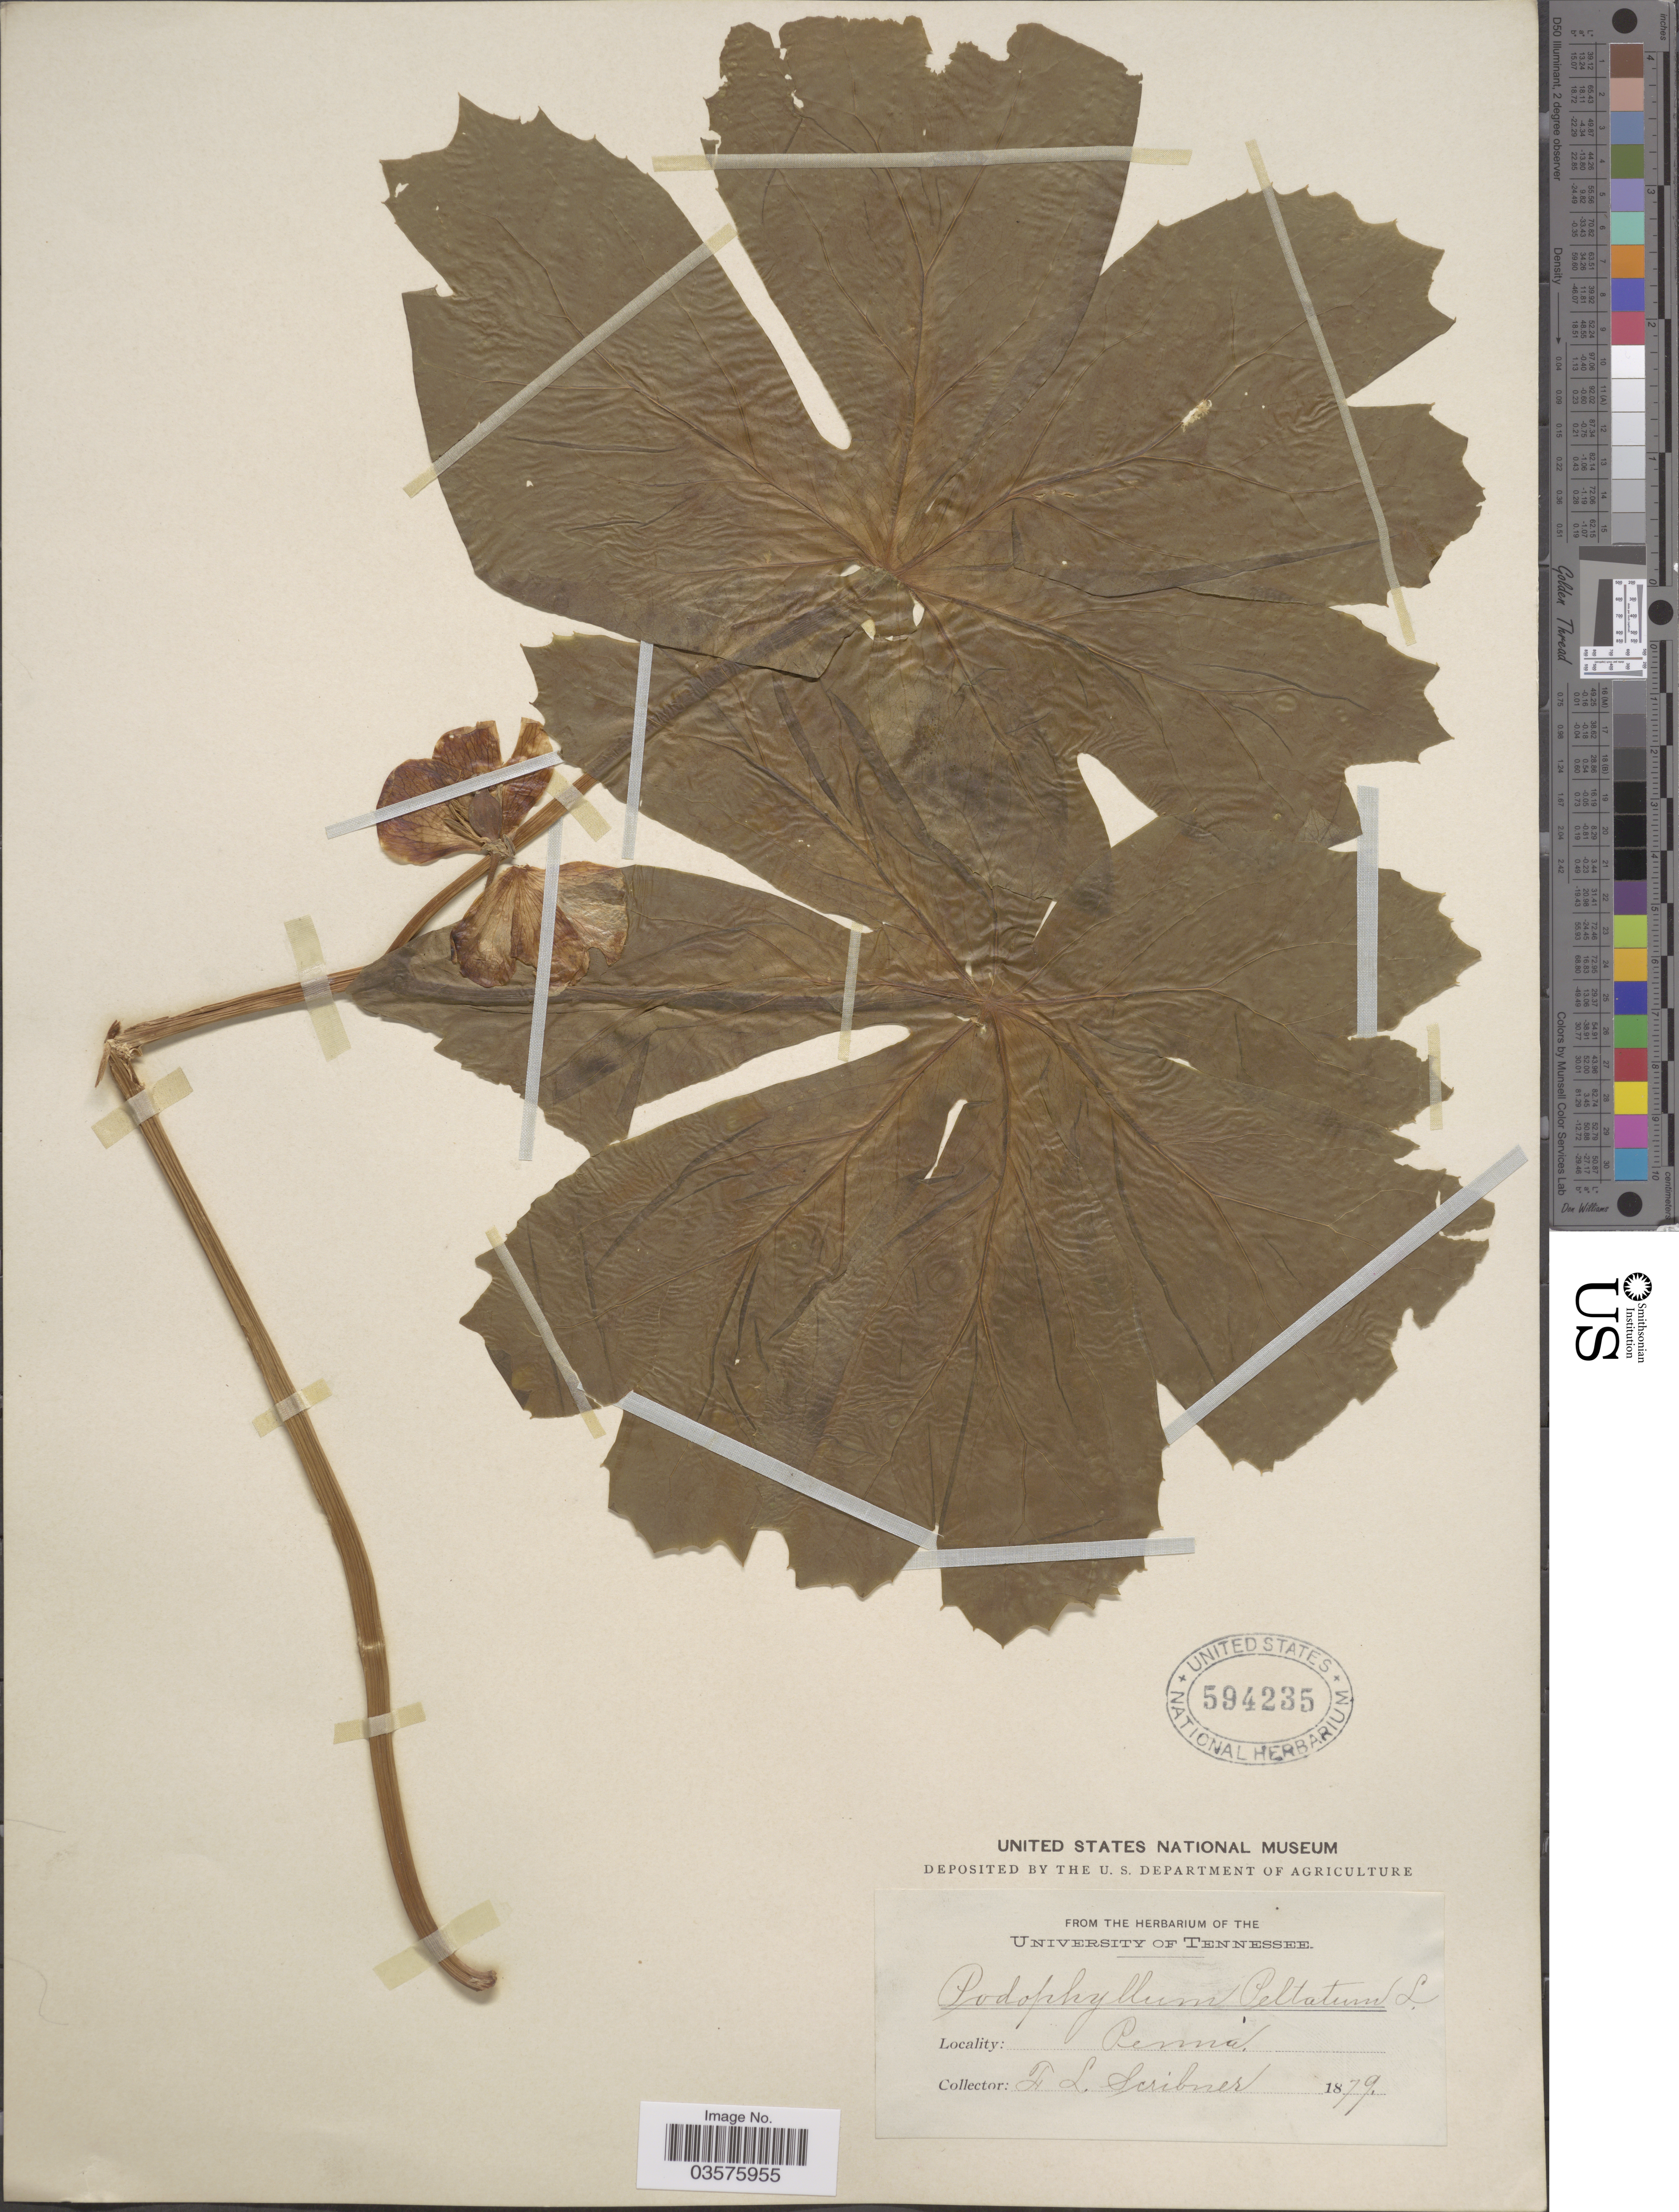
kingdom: Plantae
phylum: Tracheophyta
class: Magnoliopsida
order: Ranunculales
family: Berberidaceae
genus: Podophyllum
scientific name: Podophyllum peltatum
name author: L.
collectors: F. Scribner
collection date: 1879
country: United States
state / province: Tennessee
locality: Renna [interpreted].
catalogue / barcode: US 594235